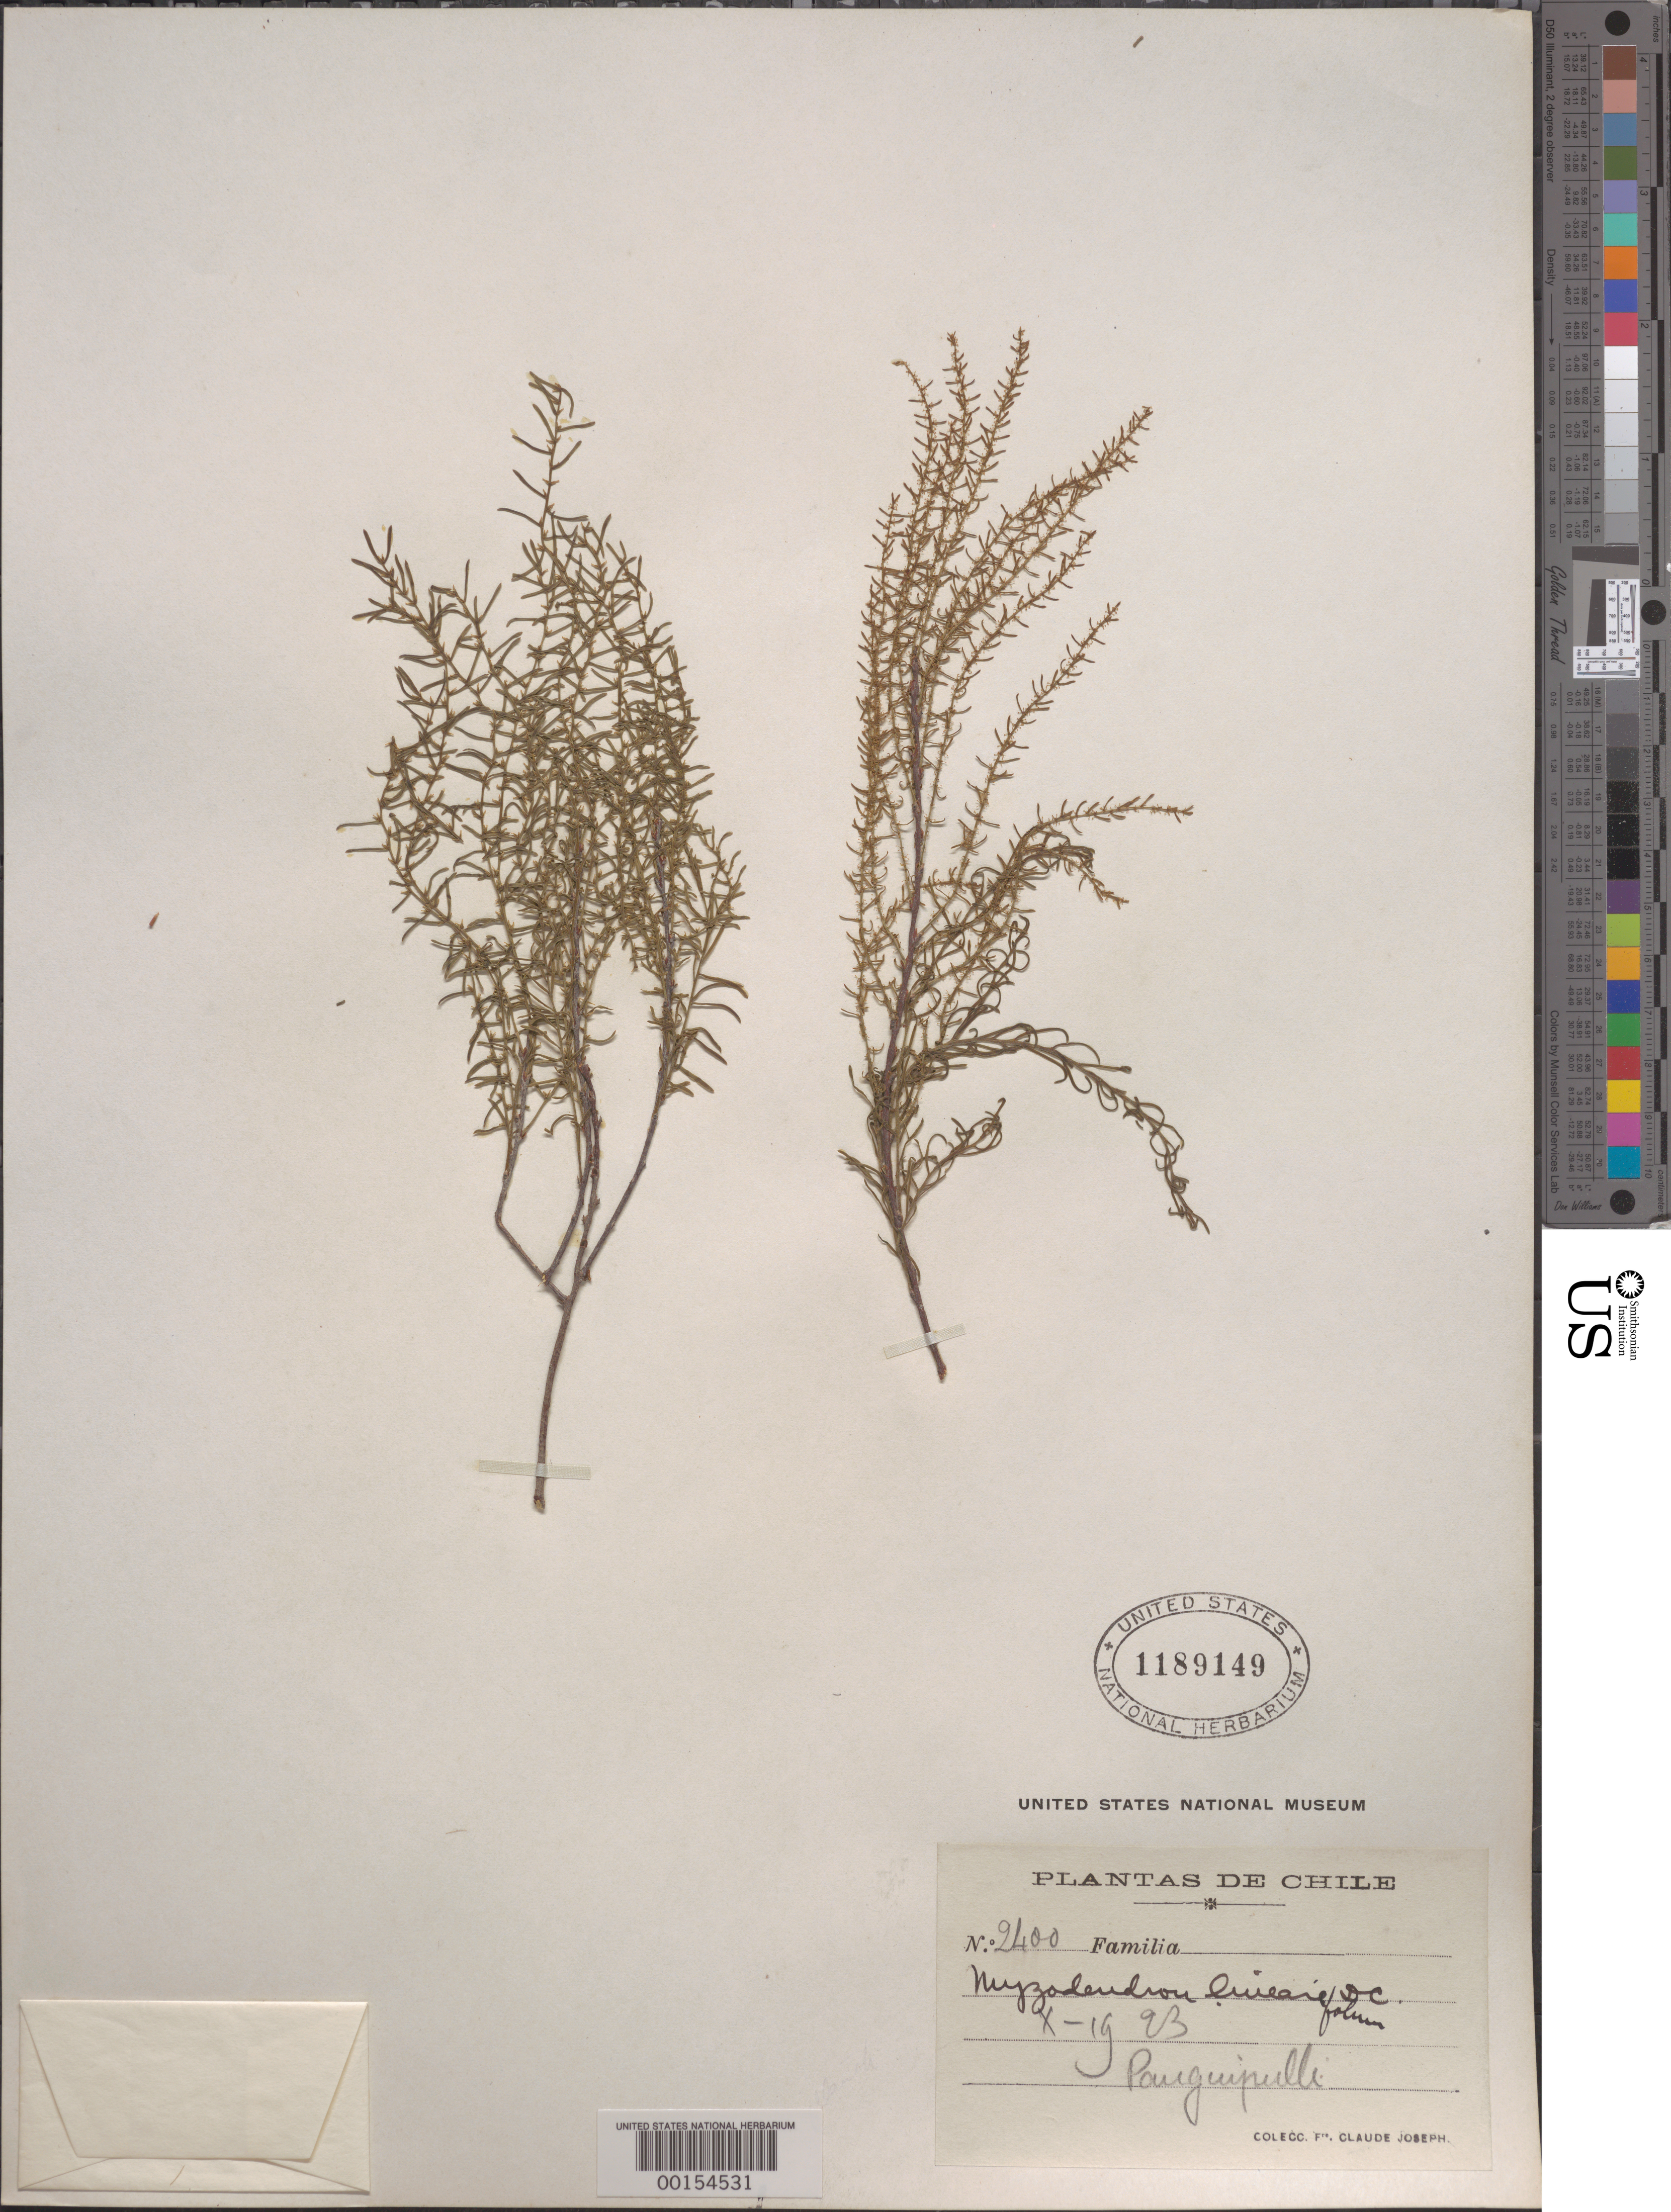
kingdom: Plantae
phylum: Tracheophyta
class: Magnoliopsida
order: Santalales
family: Misodendraceae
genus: Misodendrum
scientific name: Misodendrum linearifolium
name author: DC.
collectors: Frere Claude Joseph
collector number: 2400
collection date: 1923-10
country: Chile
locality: Panguipulli.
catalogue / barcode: US 1189149